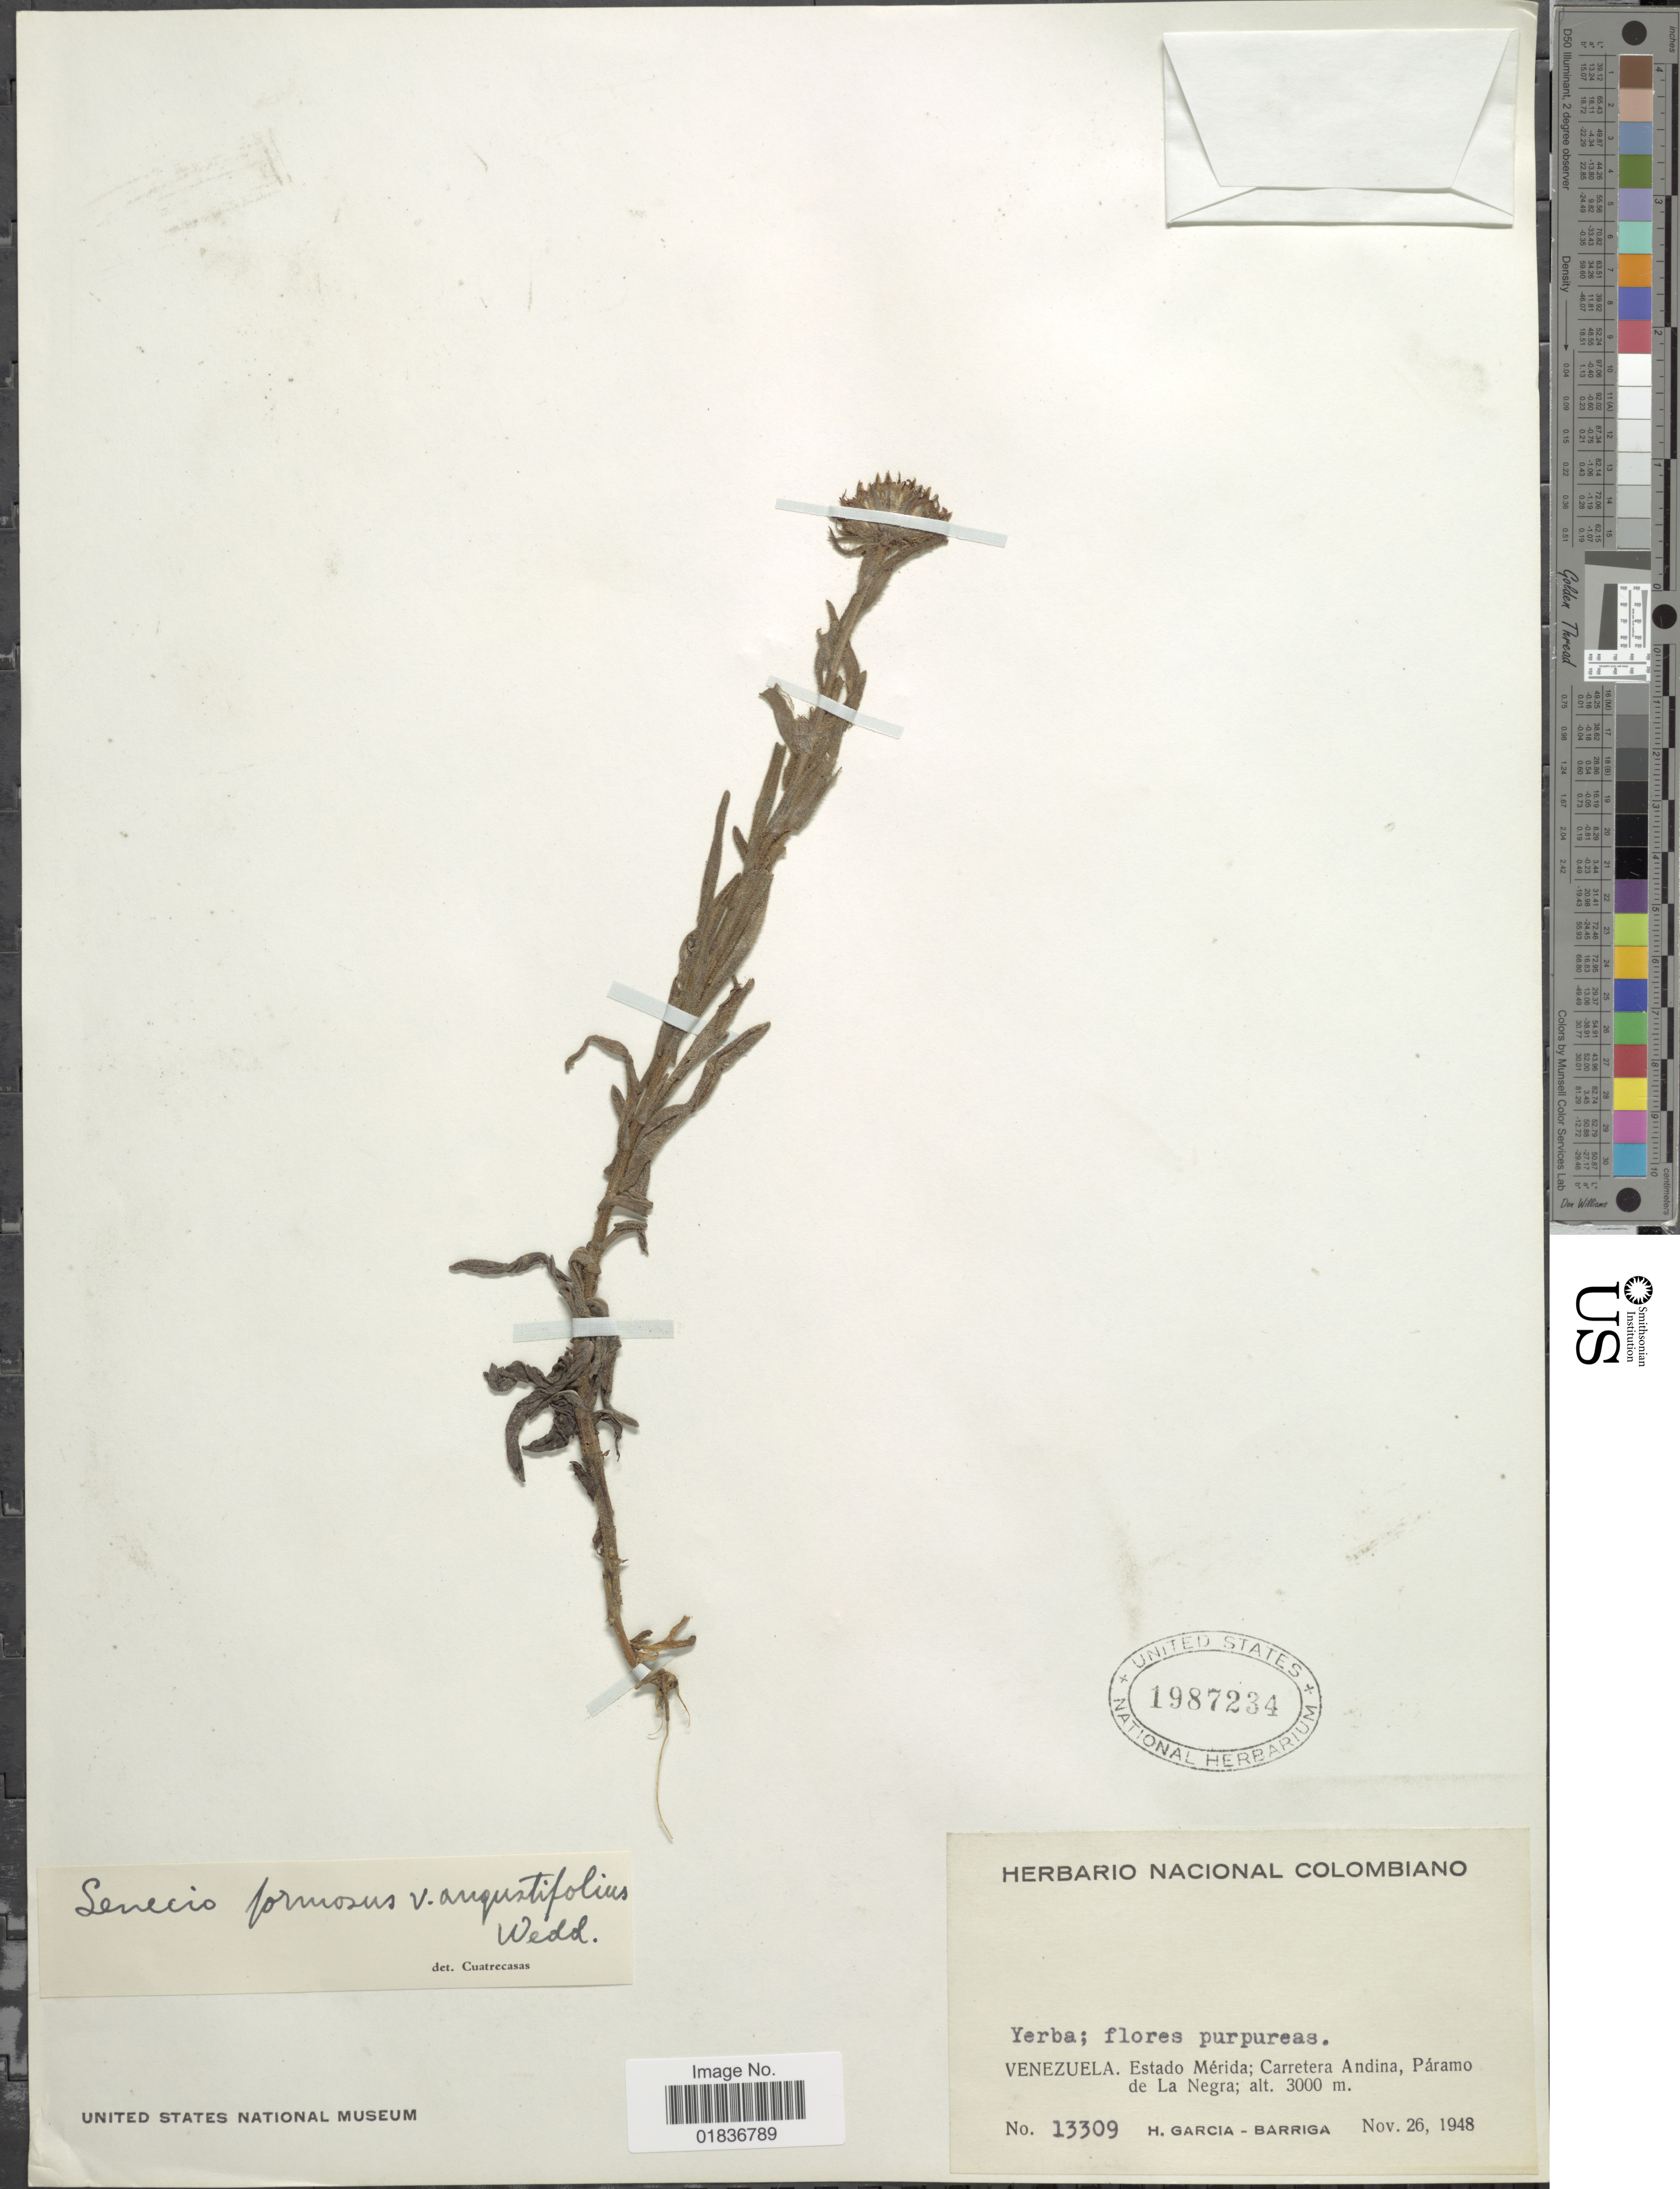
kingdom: Plantae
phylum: Tracheophyta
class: Magnoliopsida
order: Asterales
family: Asteraceae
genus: Senecio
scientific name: Senecio wedglacialis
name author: Cuatrec.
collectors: H. García Barriga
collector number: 13309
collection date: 1948-11-26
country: Venezuela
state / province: Mérida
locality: Estado Merida; Carretera Andina, Paramo de La Nigeria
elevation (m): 3000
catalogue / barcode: US 1987234